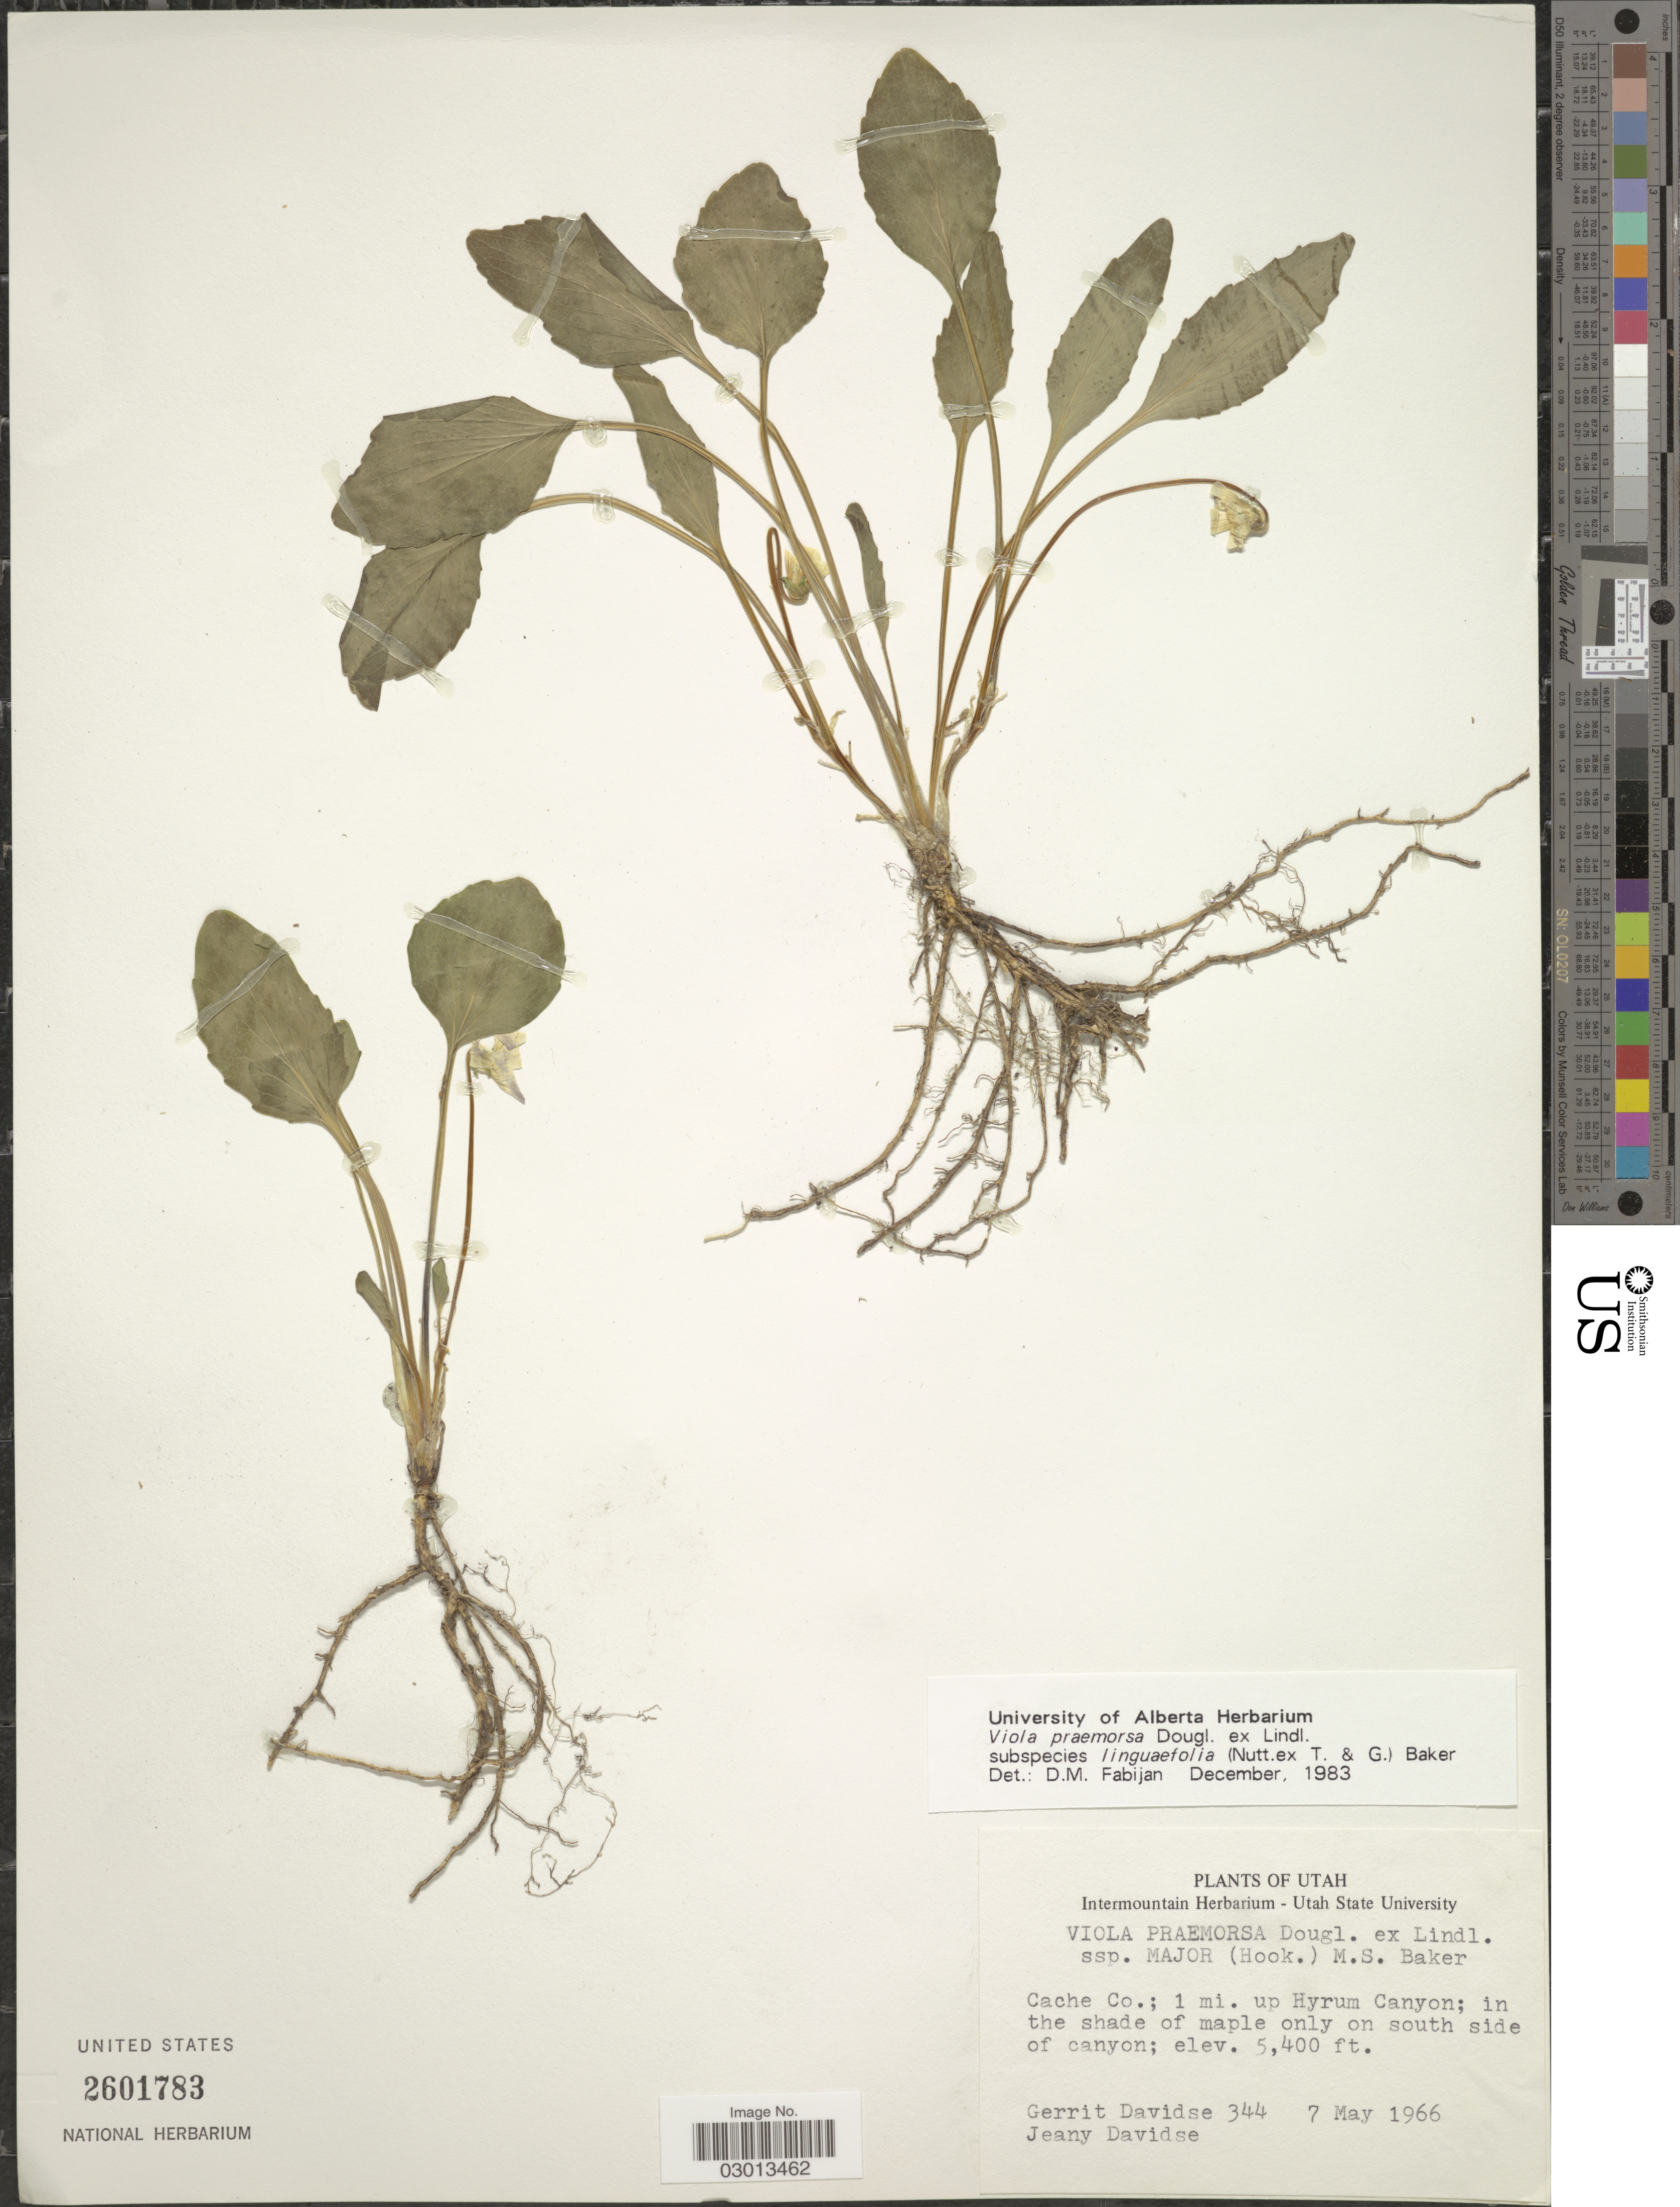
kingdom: Plantae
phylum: Tracheophyta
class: Magnoliopsida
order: Malpighiales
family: Violaceae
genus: Viola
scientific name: Viola praemorsa subsp. linguifolia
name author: (Nutt.) M.S. Baker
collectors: G. Davidse & J. Davidse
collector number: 344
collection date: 1966-05-07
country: United States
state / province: Utah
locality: Cache Co.; 1 mi. up Hyrum Canyon; in the shade of maple only on south side of canyon.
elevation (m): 1646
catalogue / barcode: US 2601783